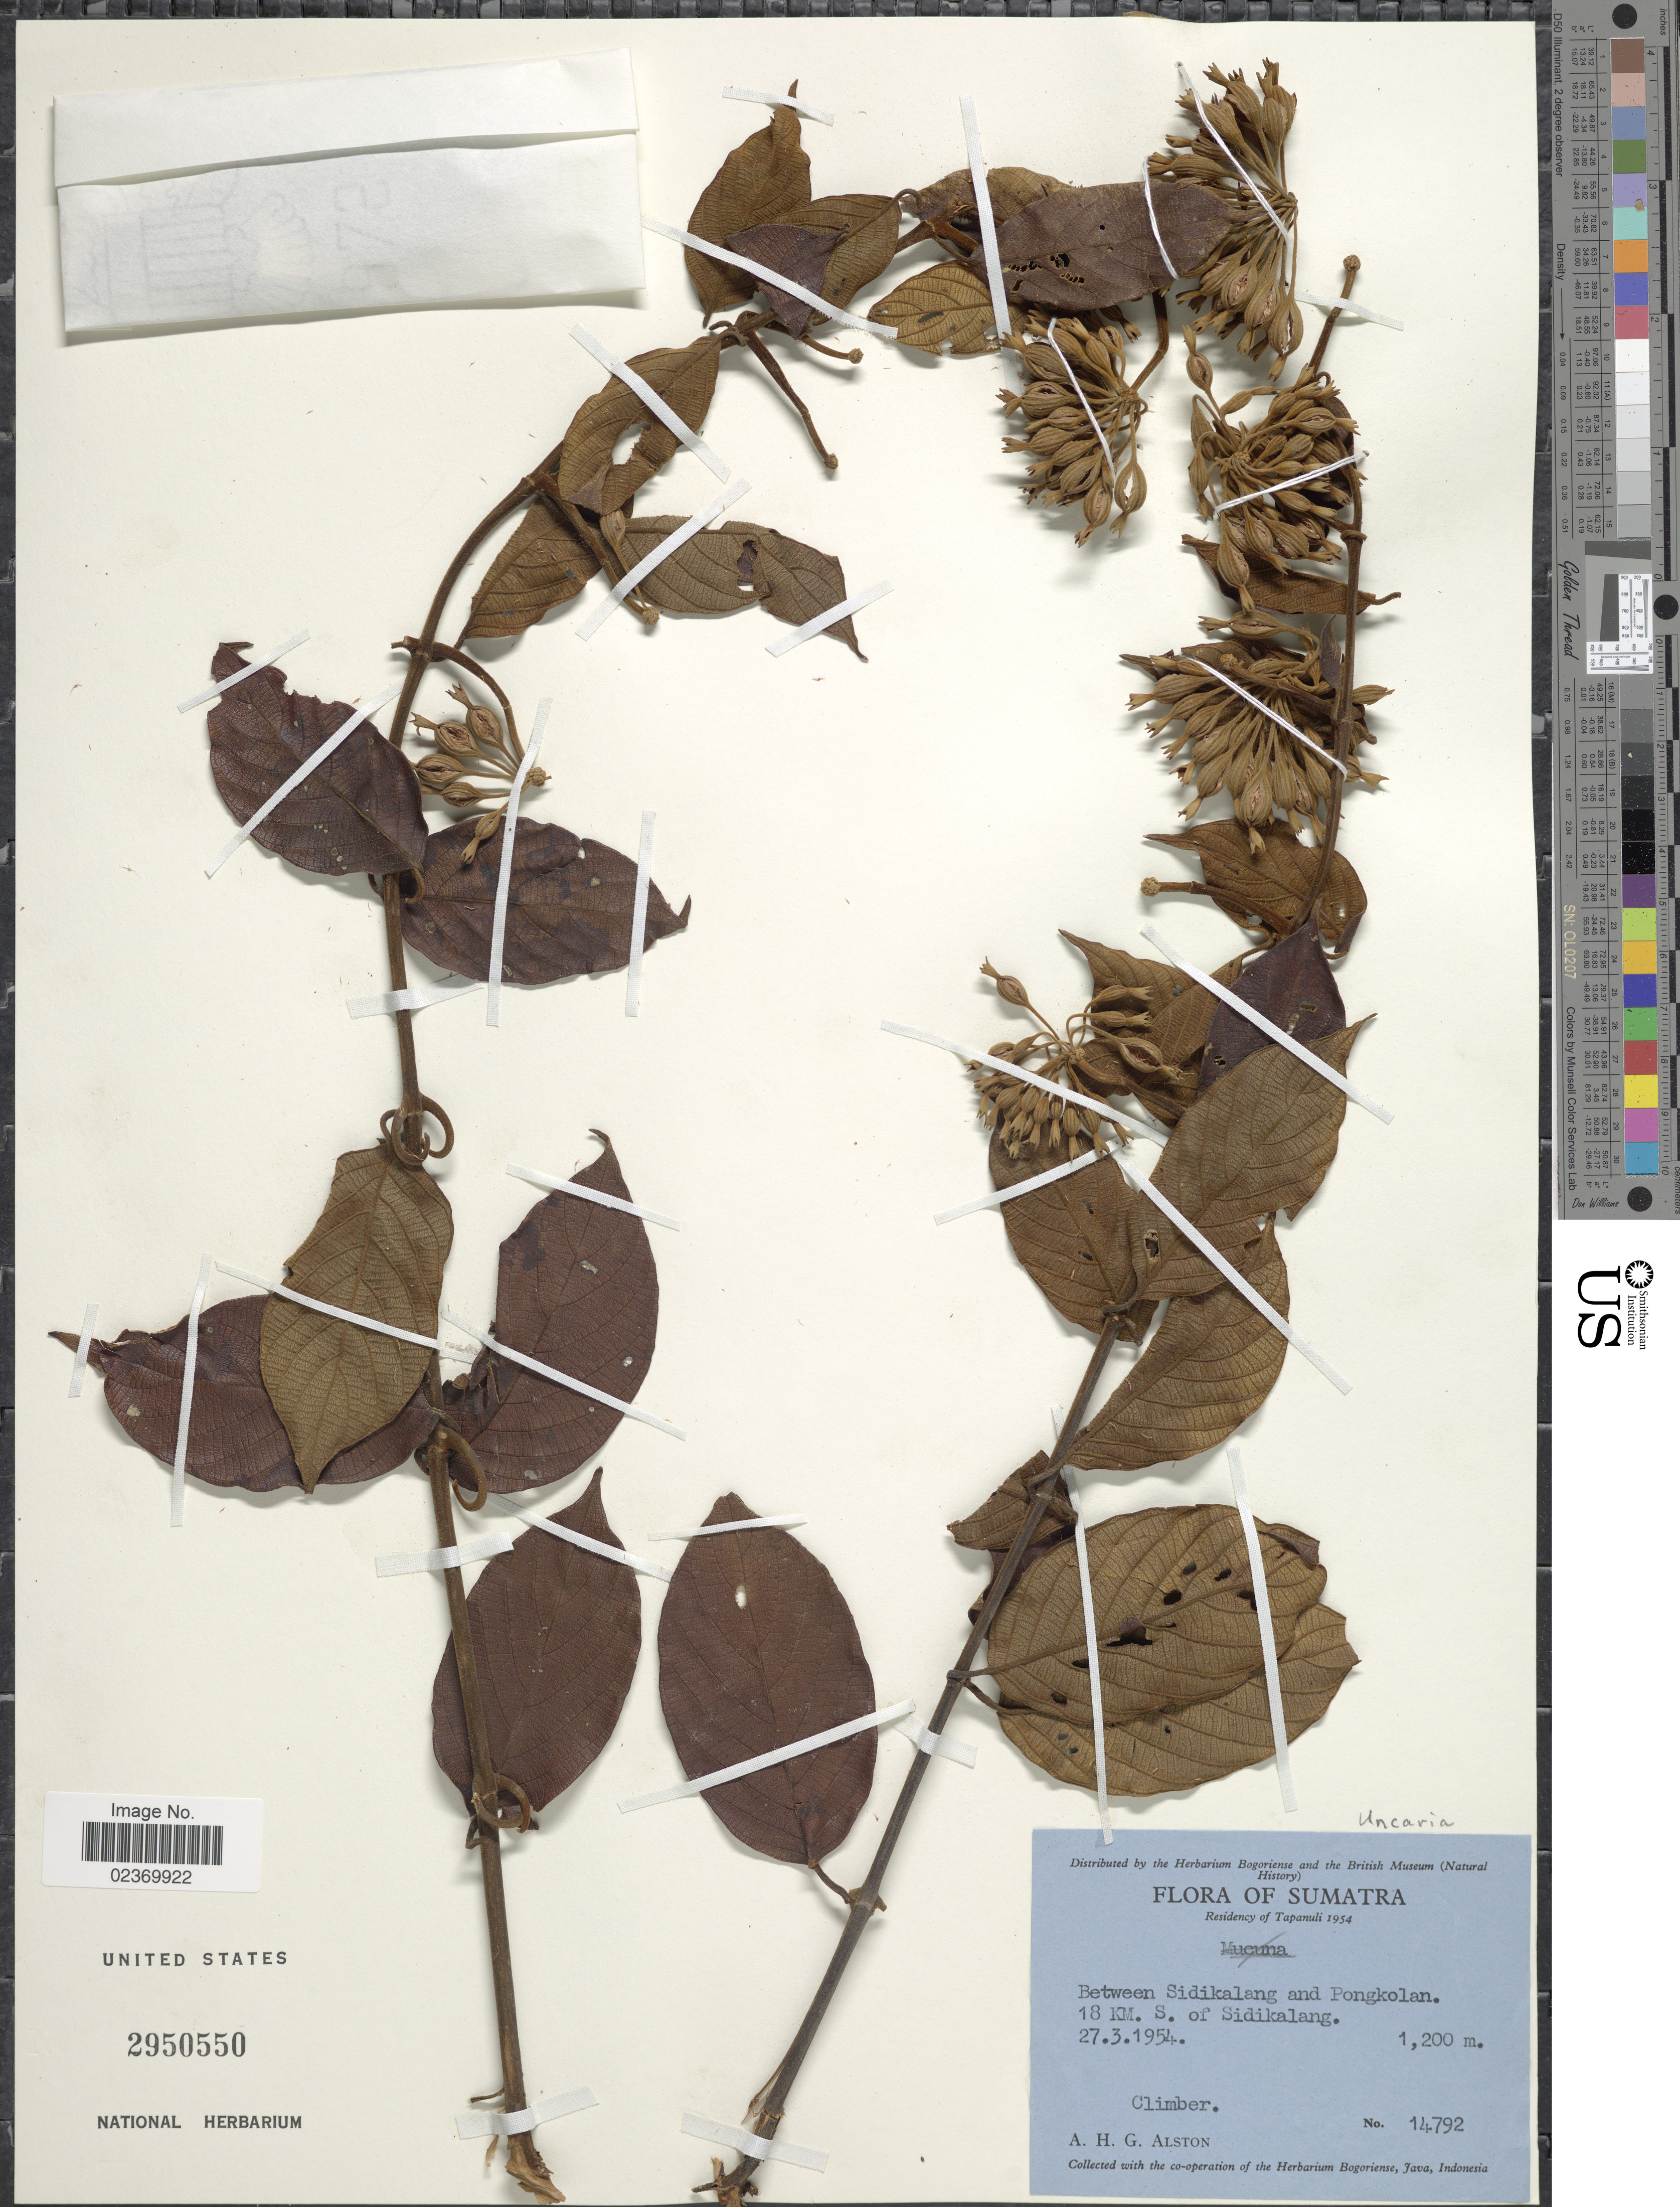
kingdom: Plantae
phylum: Tracheophyta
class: Magnoliopsida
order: Gentianales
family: Rubiaceae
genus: Uncaria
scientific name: Uncaria sp.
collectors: A. H. Alston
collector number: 14792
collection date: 1954-03-27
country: Indonesia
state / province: Sumatra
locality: Residency of Tapanuli. Between Sidikalang and Pangkolan. 18 Km S. of Sidikalang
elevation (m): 1200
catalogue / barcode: US 2950550